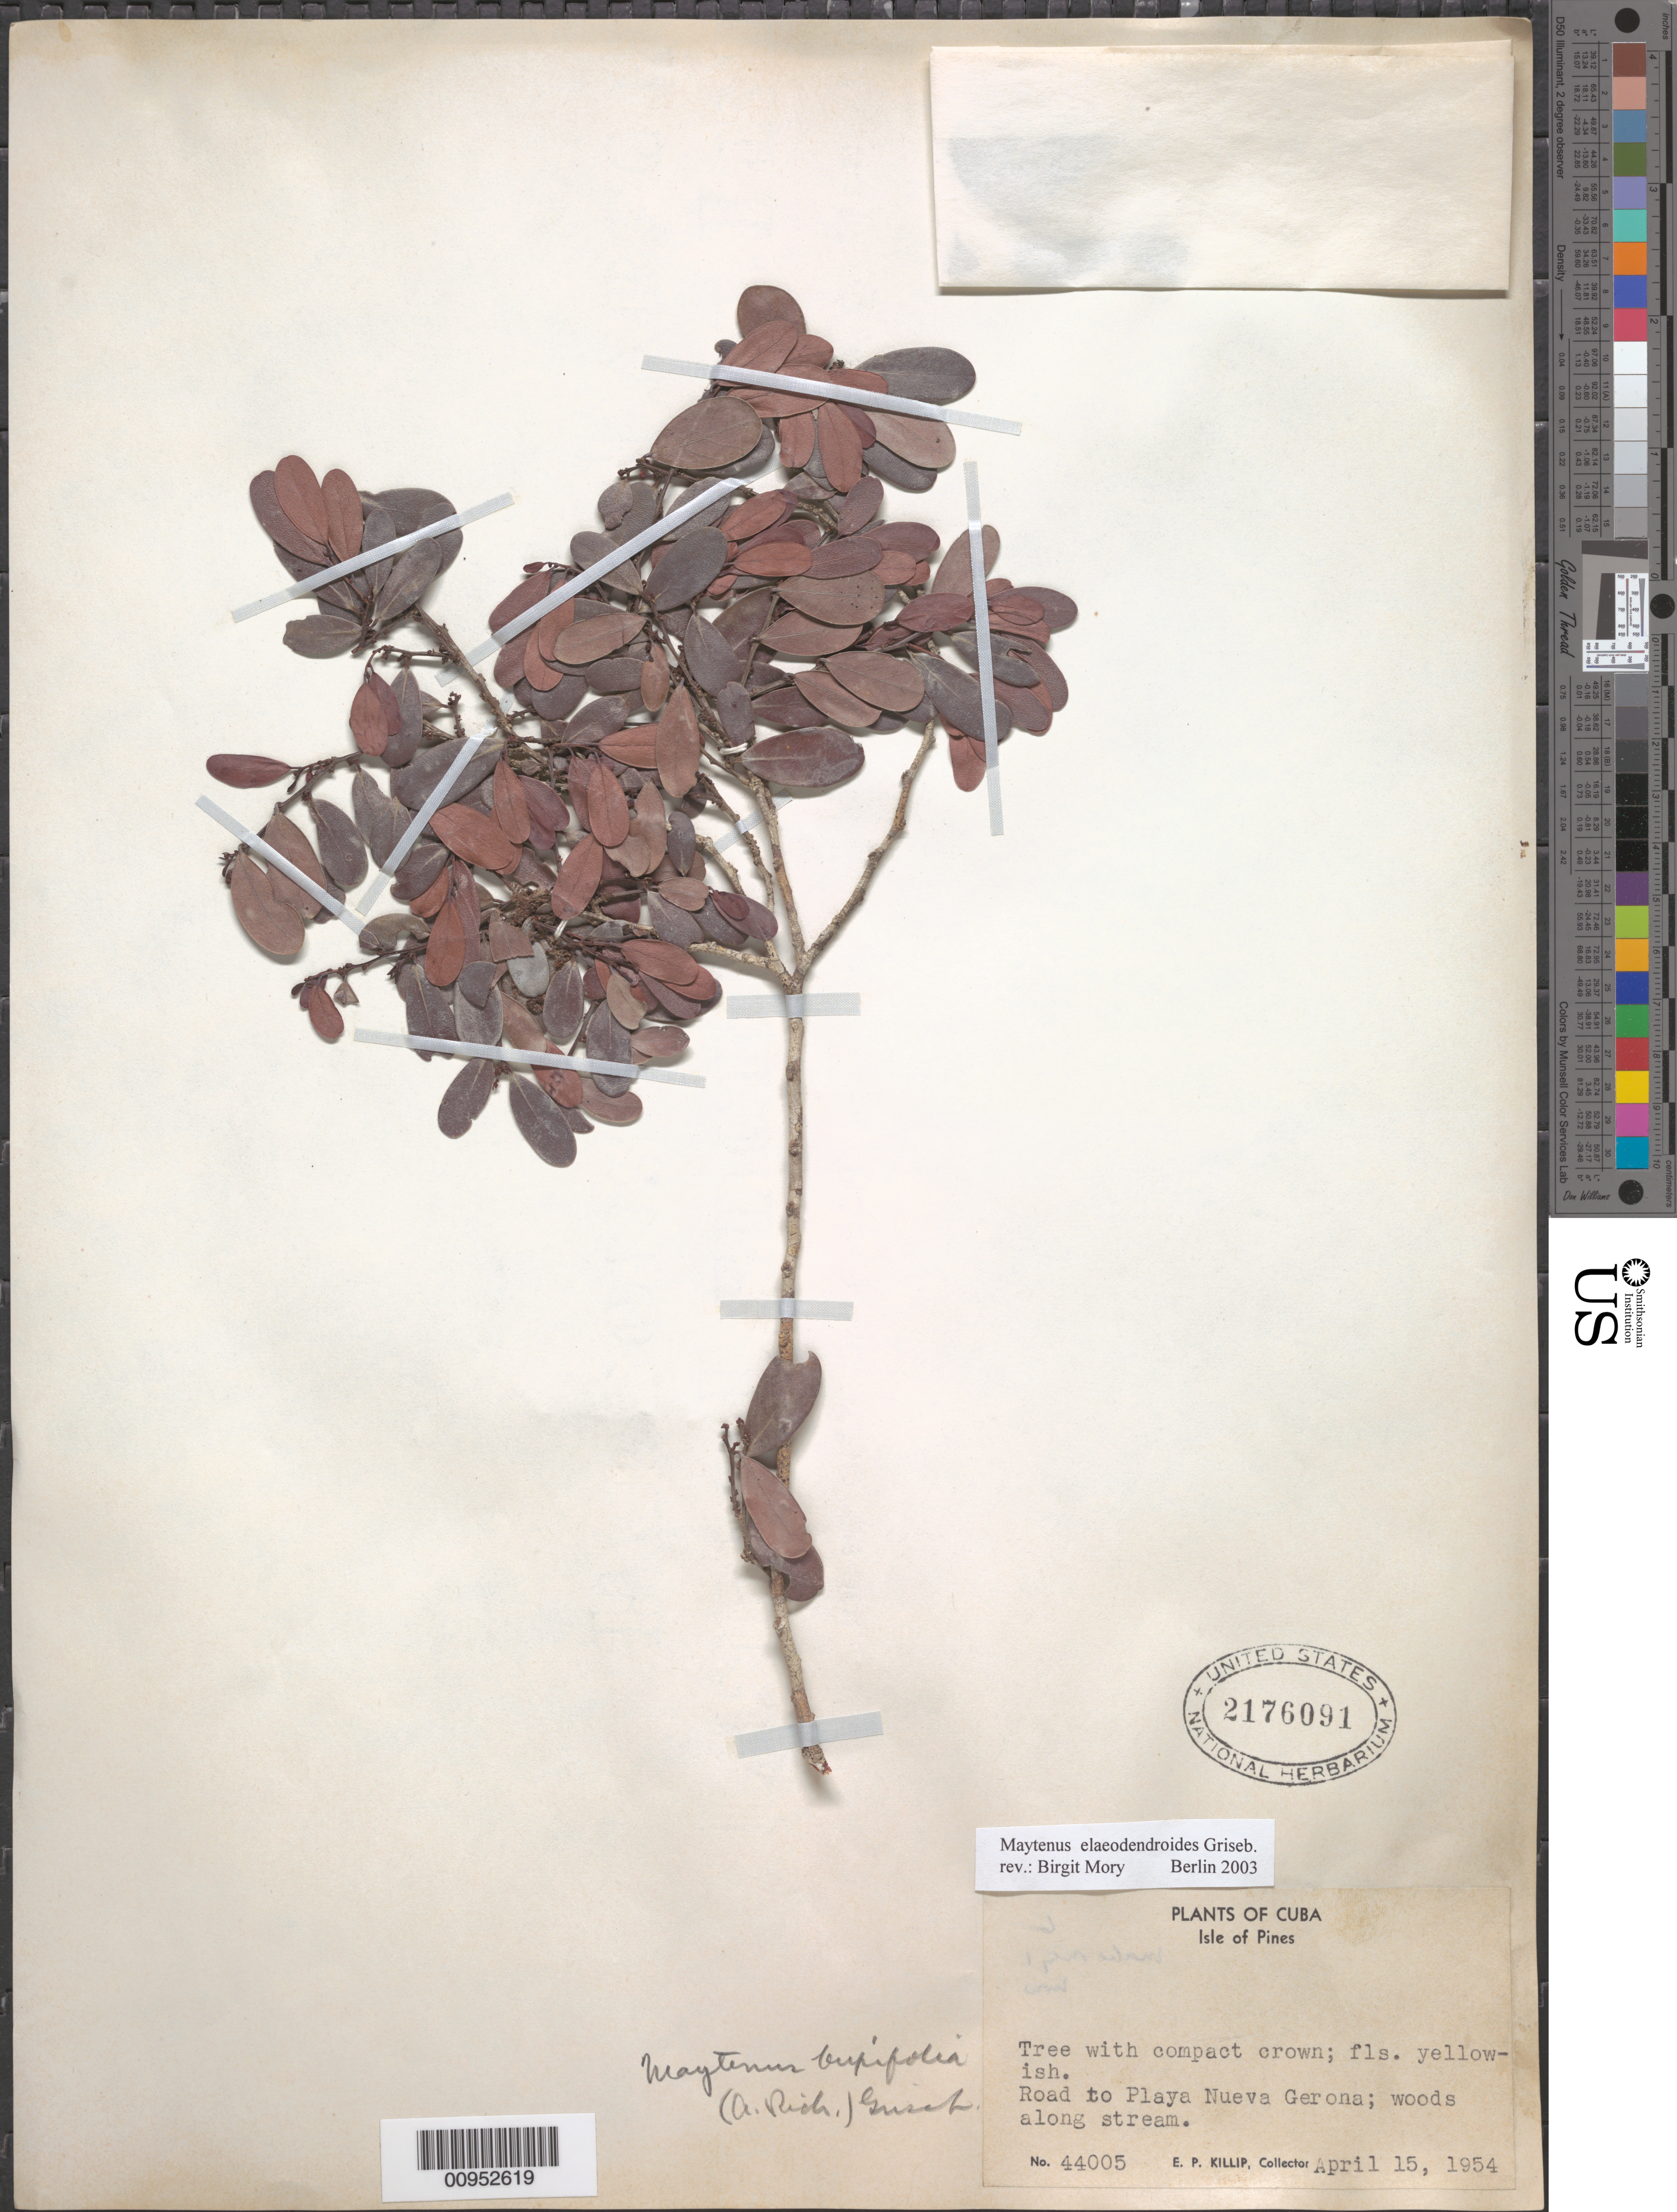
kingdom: Plantae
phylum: Tracheophyta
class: Magnoliopsida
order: Celastrales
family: Celastraceae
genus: Maytenus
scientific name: Maytenus elaeodendroides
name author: Griseb.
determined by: Mory, B.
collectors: E. P. Killip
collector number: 44005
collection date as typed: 15 Apr 1954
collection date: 1954-04-15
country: Cuba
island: Isla de la Juventud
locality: Road to Playa Nueva Gerona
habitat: Woods along stream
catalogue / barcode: US 2176091